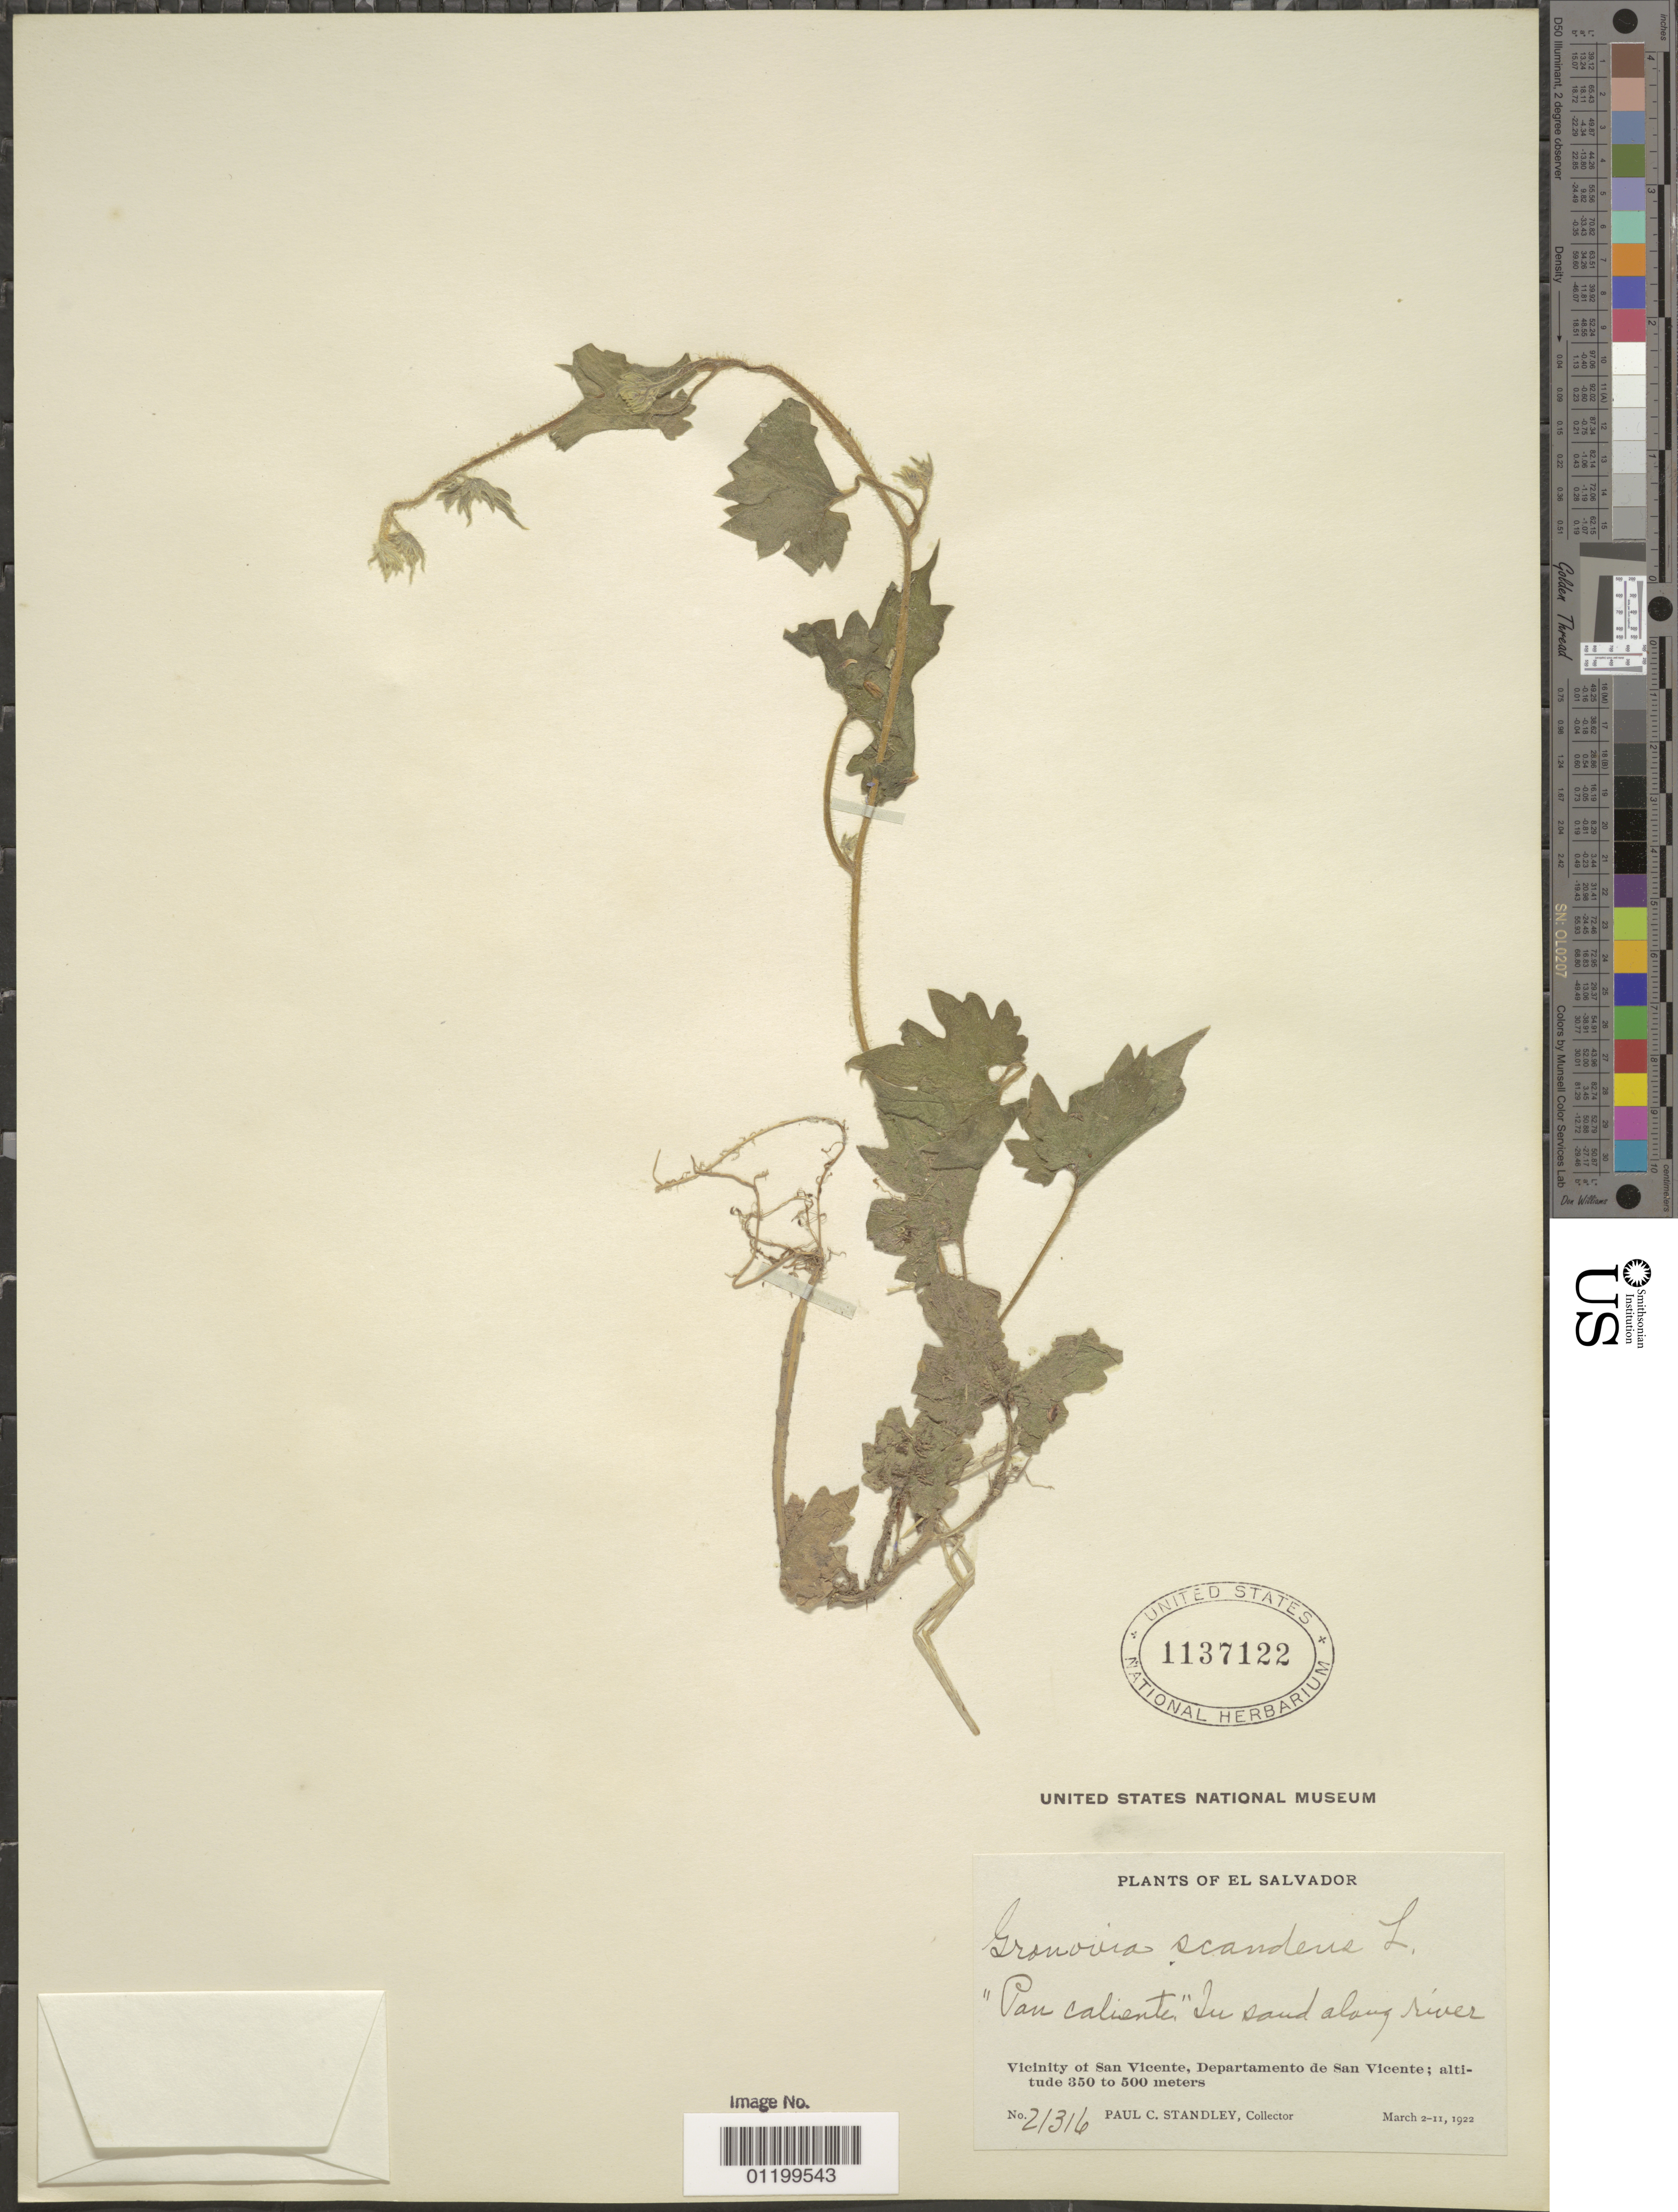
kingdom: Plantae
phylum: Tracheophyta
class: Magnoliopsida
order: Cornales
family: Loasaceae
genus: Gronovia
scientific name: Gronovia scandens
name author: L.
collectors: P. C. Standley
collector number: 21316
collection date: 1922-03-02/1922-03-11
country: El Salvador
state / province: San Vincente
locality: Vicinity of San Vicente.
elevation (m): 350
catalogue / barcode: US 1137122